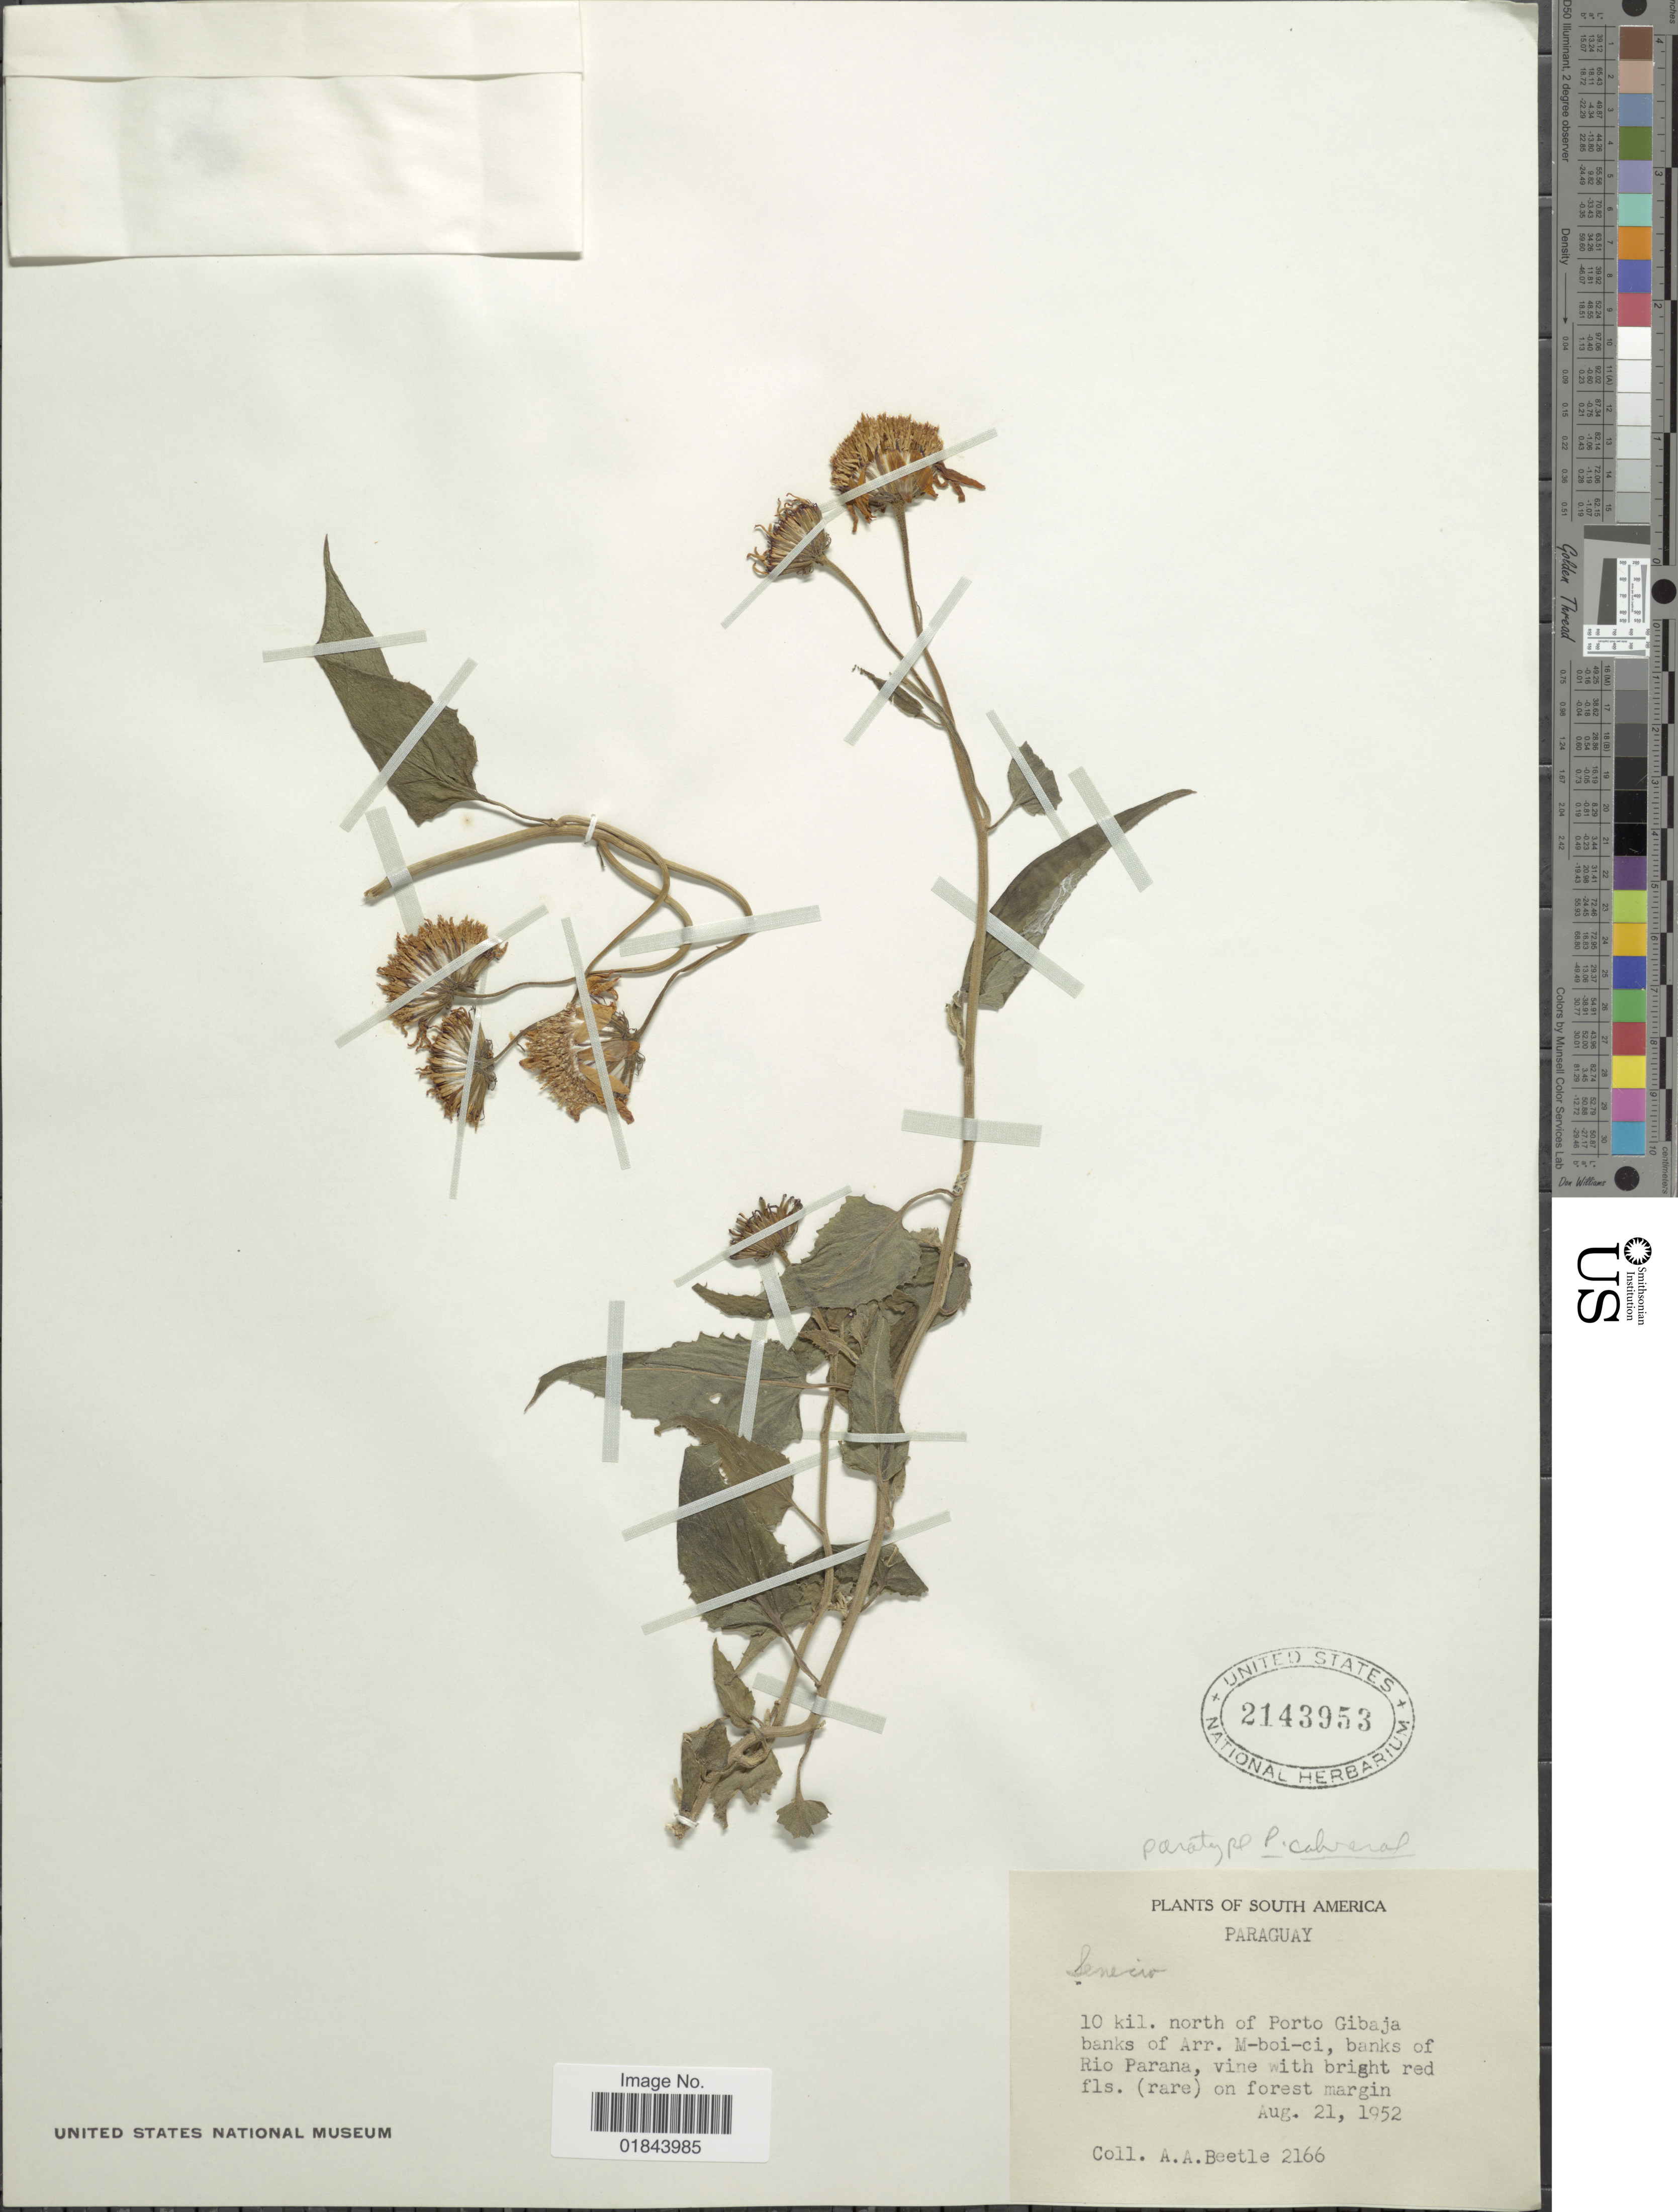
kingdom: Plantae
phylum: Tracheophyta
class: Magnoliopsida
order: Asterales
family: Asteraceae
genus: Pseudogynoxys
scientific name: Pseudogynoxys cabrerae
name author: H. Rob. & Cuatrec.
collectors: A. A. Beetle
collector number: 2166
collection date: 1952-08-21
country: Paraguay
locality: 10 kil. north of Porto Gibaja banks of Arr. M-boi-ci, banks of Rio Parana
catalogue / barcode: US 2143953